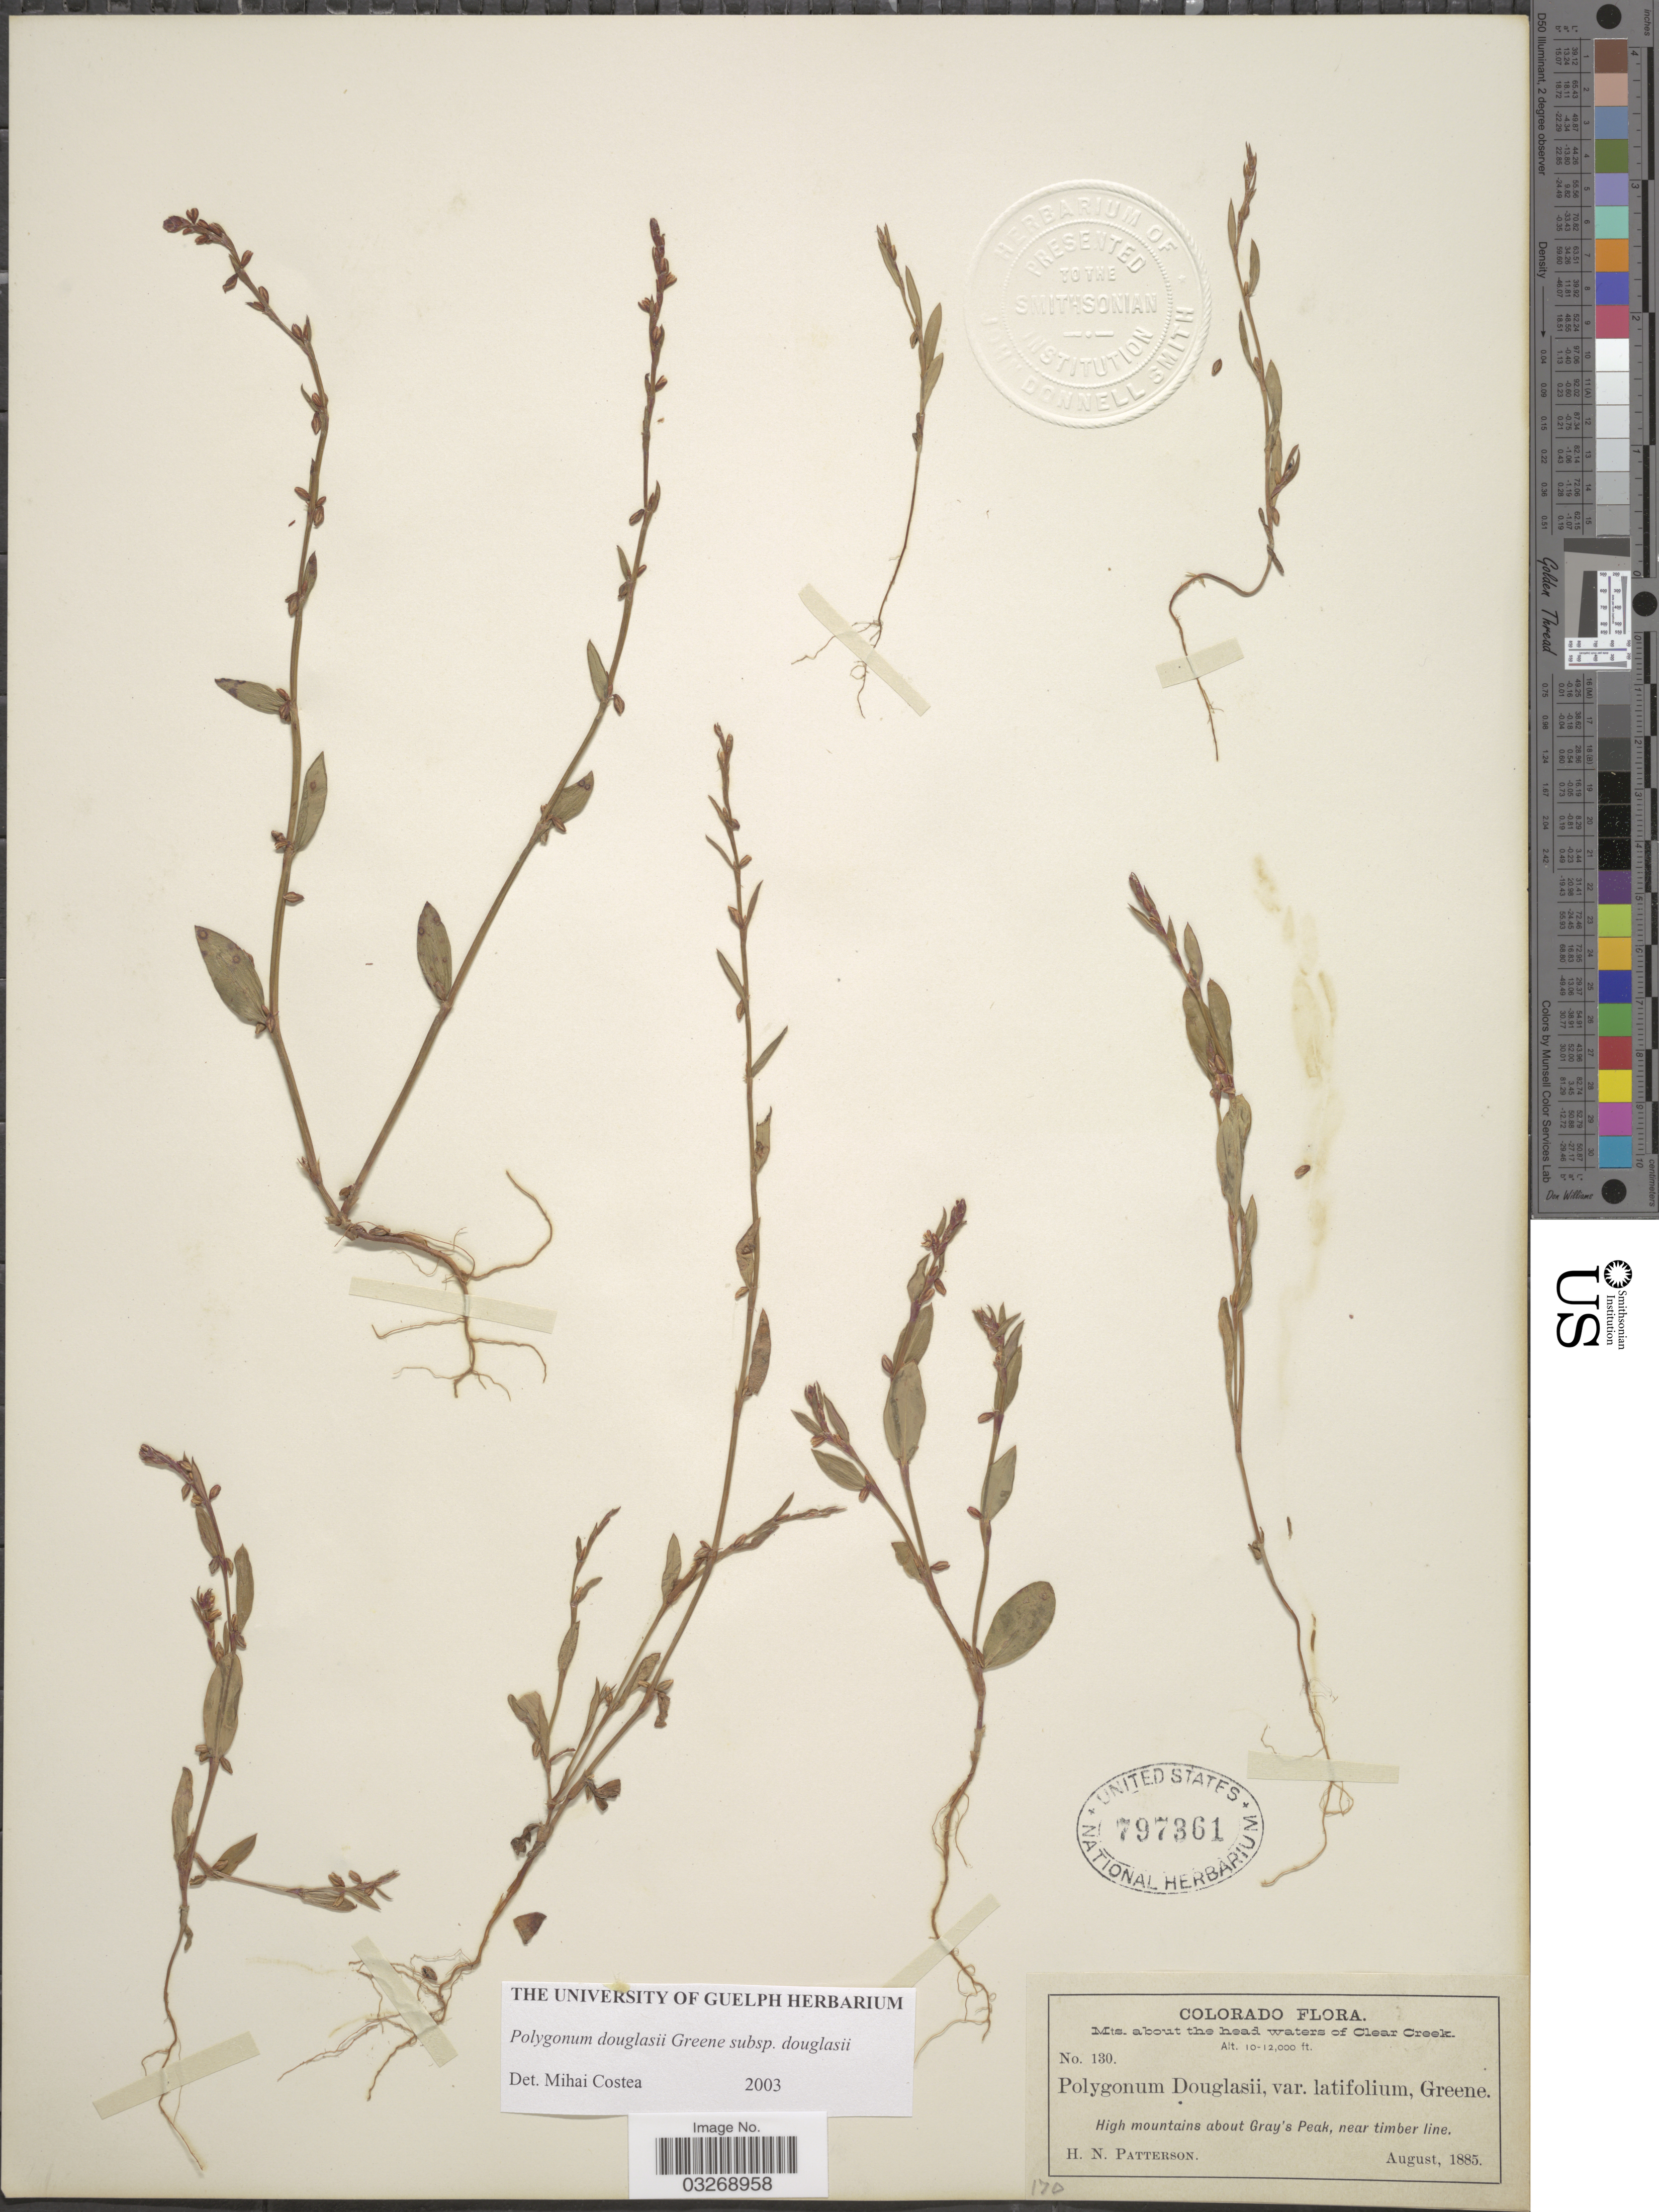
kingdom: Plantae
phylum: Tracheophyta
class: Magnoliopsida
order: Caryophyllales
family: Polygonaceae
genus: Polygonum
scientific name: Polygonum douglasii subsp. douglasii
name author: Greene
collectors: H. N. Patterson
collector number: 130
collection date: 1885-08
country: United States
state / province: Colorado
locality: Mts. about the head waters of Clear Creek. High mountains about Gray's Peak, near timber line.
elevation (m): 3048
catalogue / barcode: US 797361